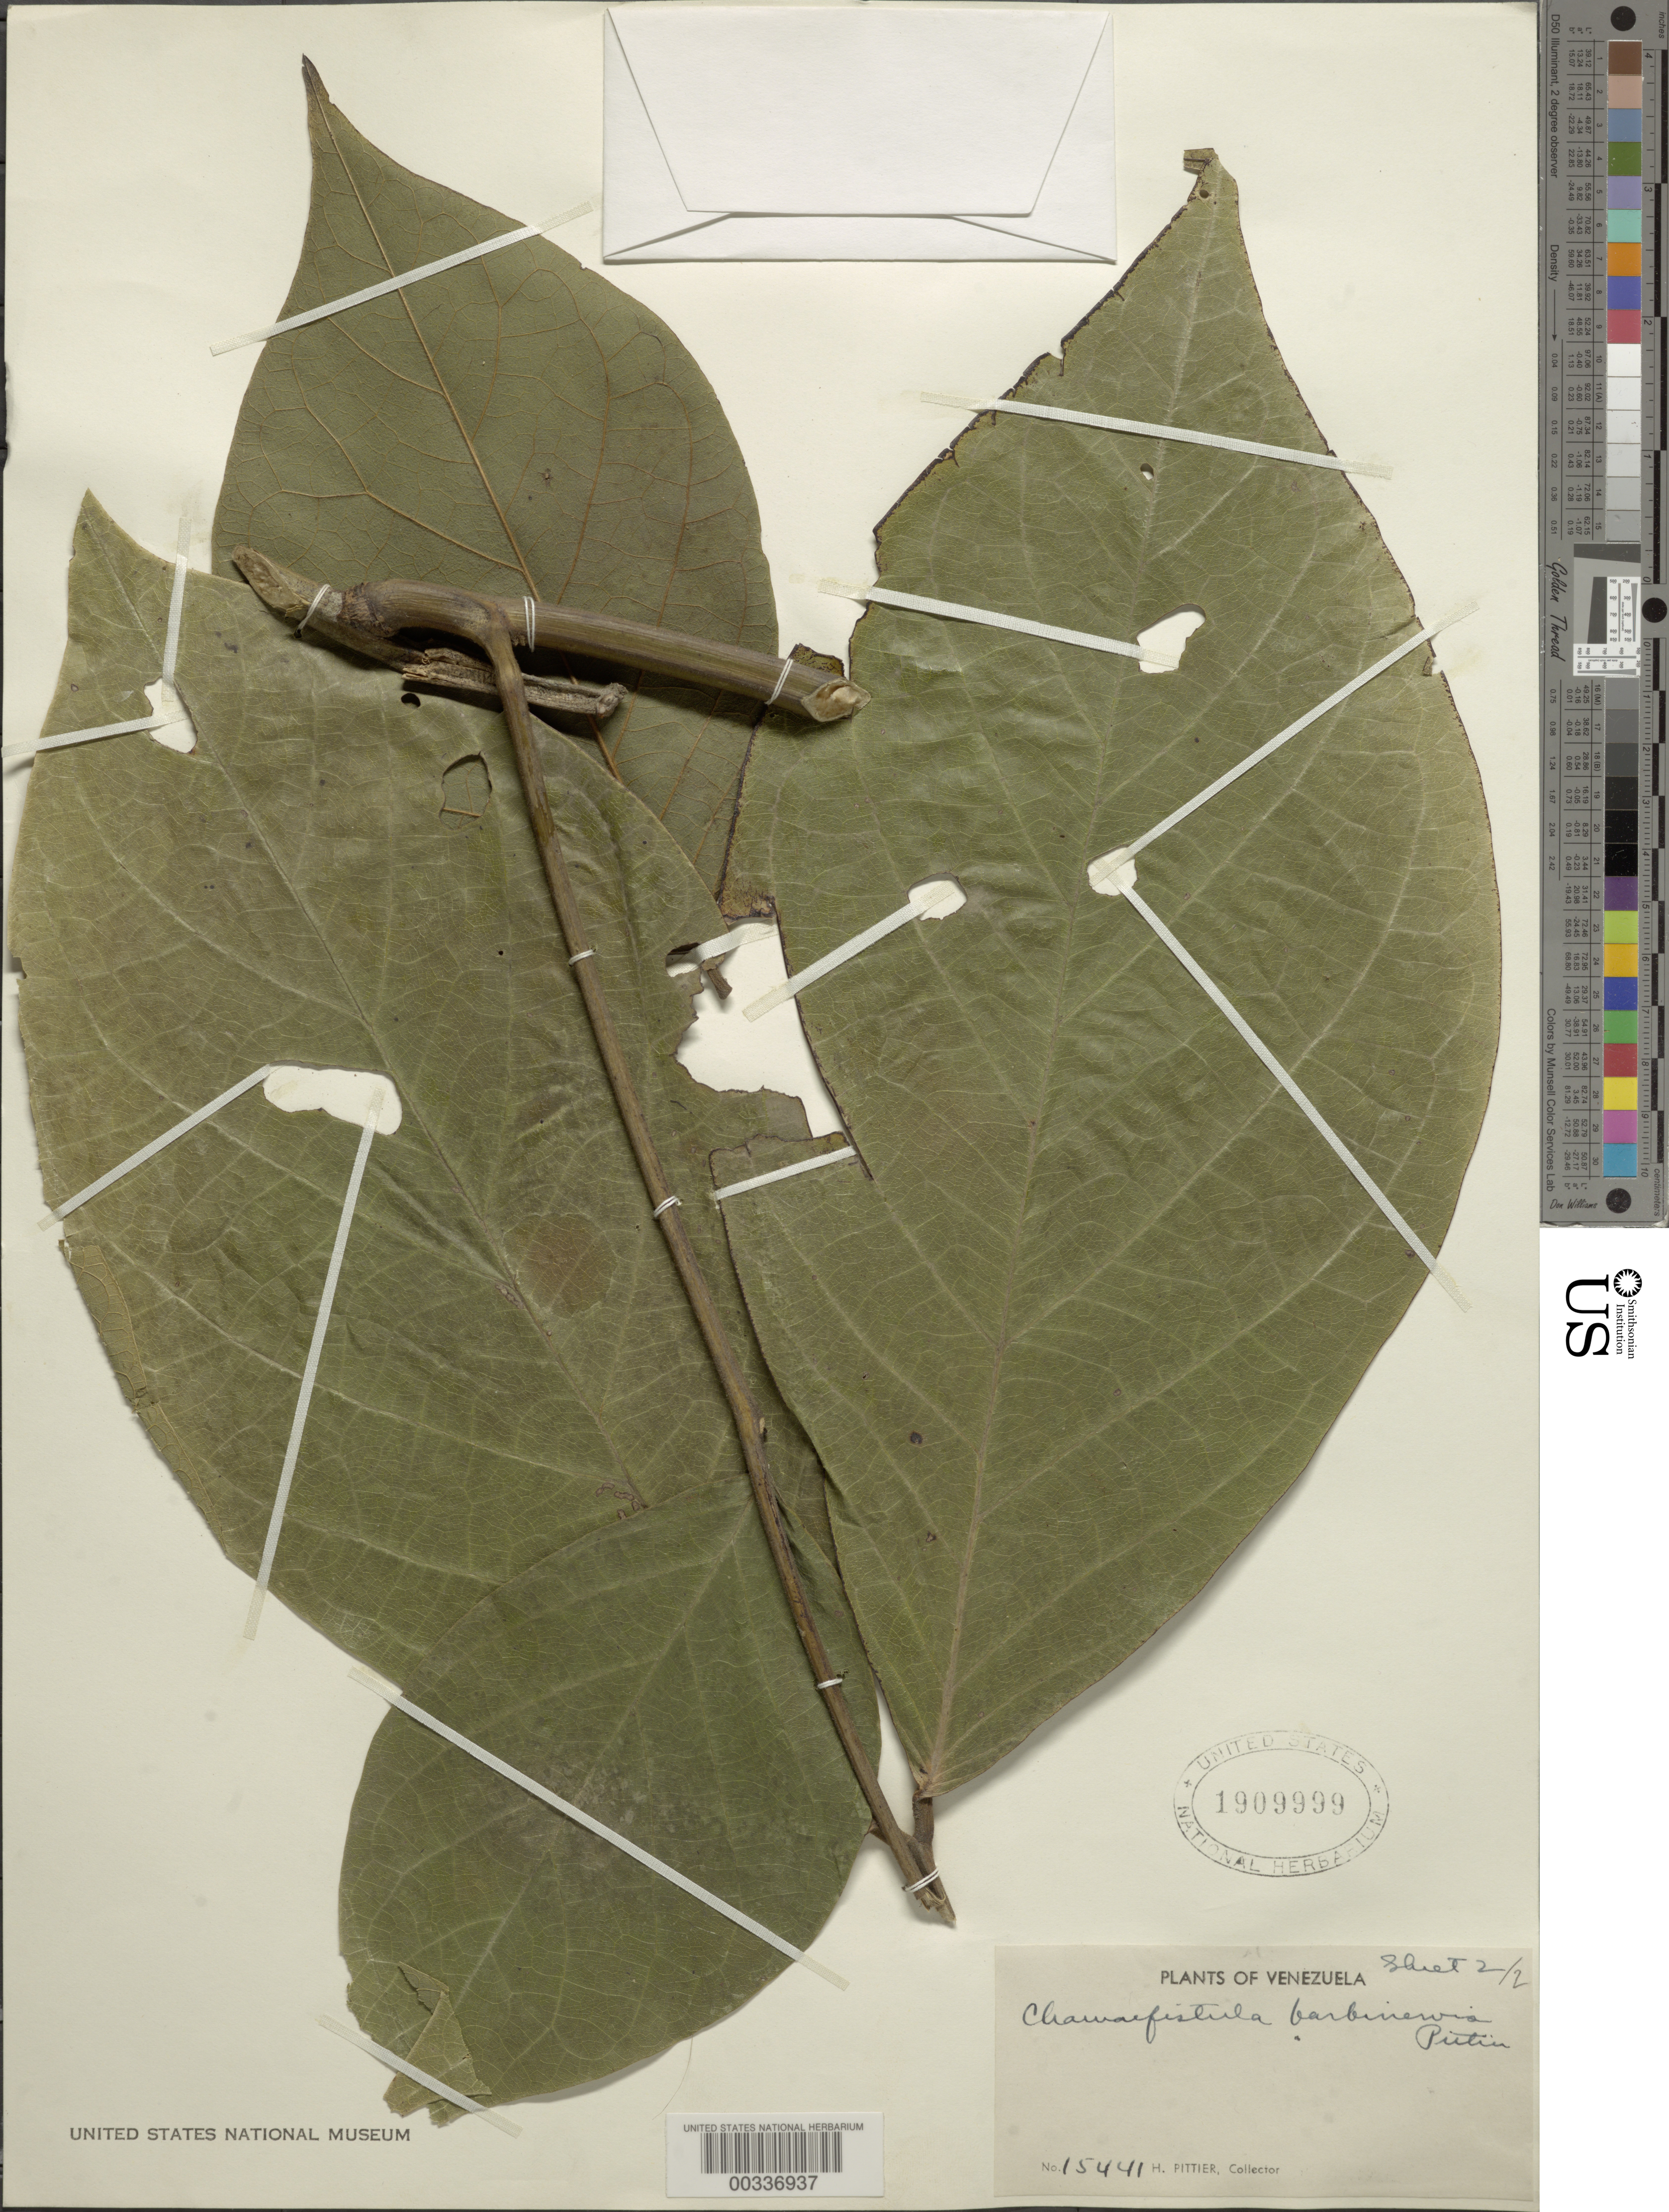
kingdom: Plantae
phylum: Tracheophyta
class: Magnoliopsida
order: Fabales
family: Fabaceae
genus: Senna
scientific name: Senna macrophylla var. gigantifolia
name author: (Britton & Killip) H.S. Irwin & Barneby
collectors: H. F. Pittier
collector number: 15441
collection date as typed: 15 May 1947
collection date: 1947-05-15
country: Venezuela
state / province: Aragua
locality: Vicinity of rancho grande; parque nacional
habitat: Clearing in forest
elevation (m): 1100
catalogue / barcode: US 1909999